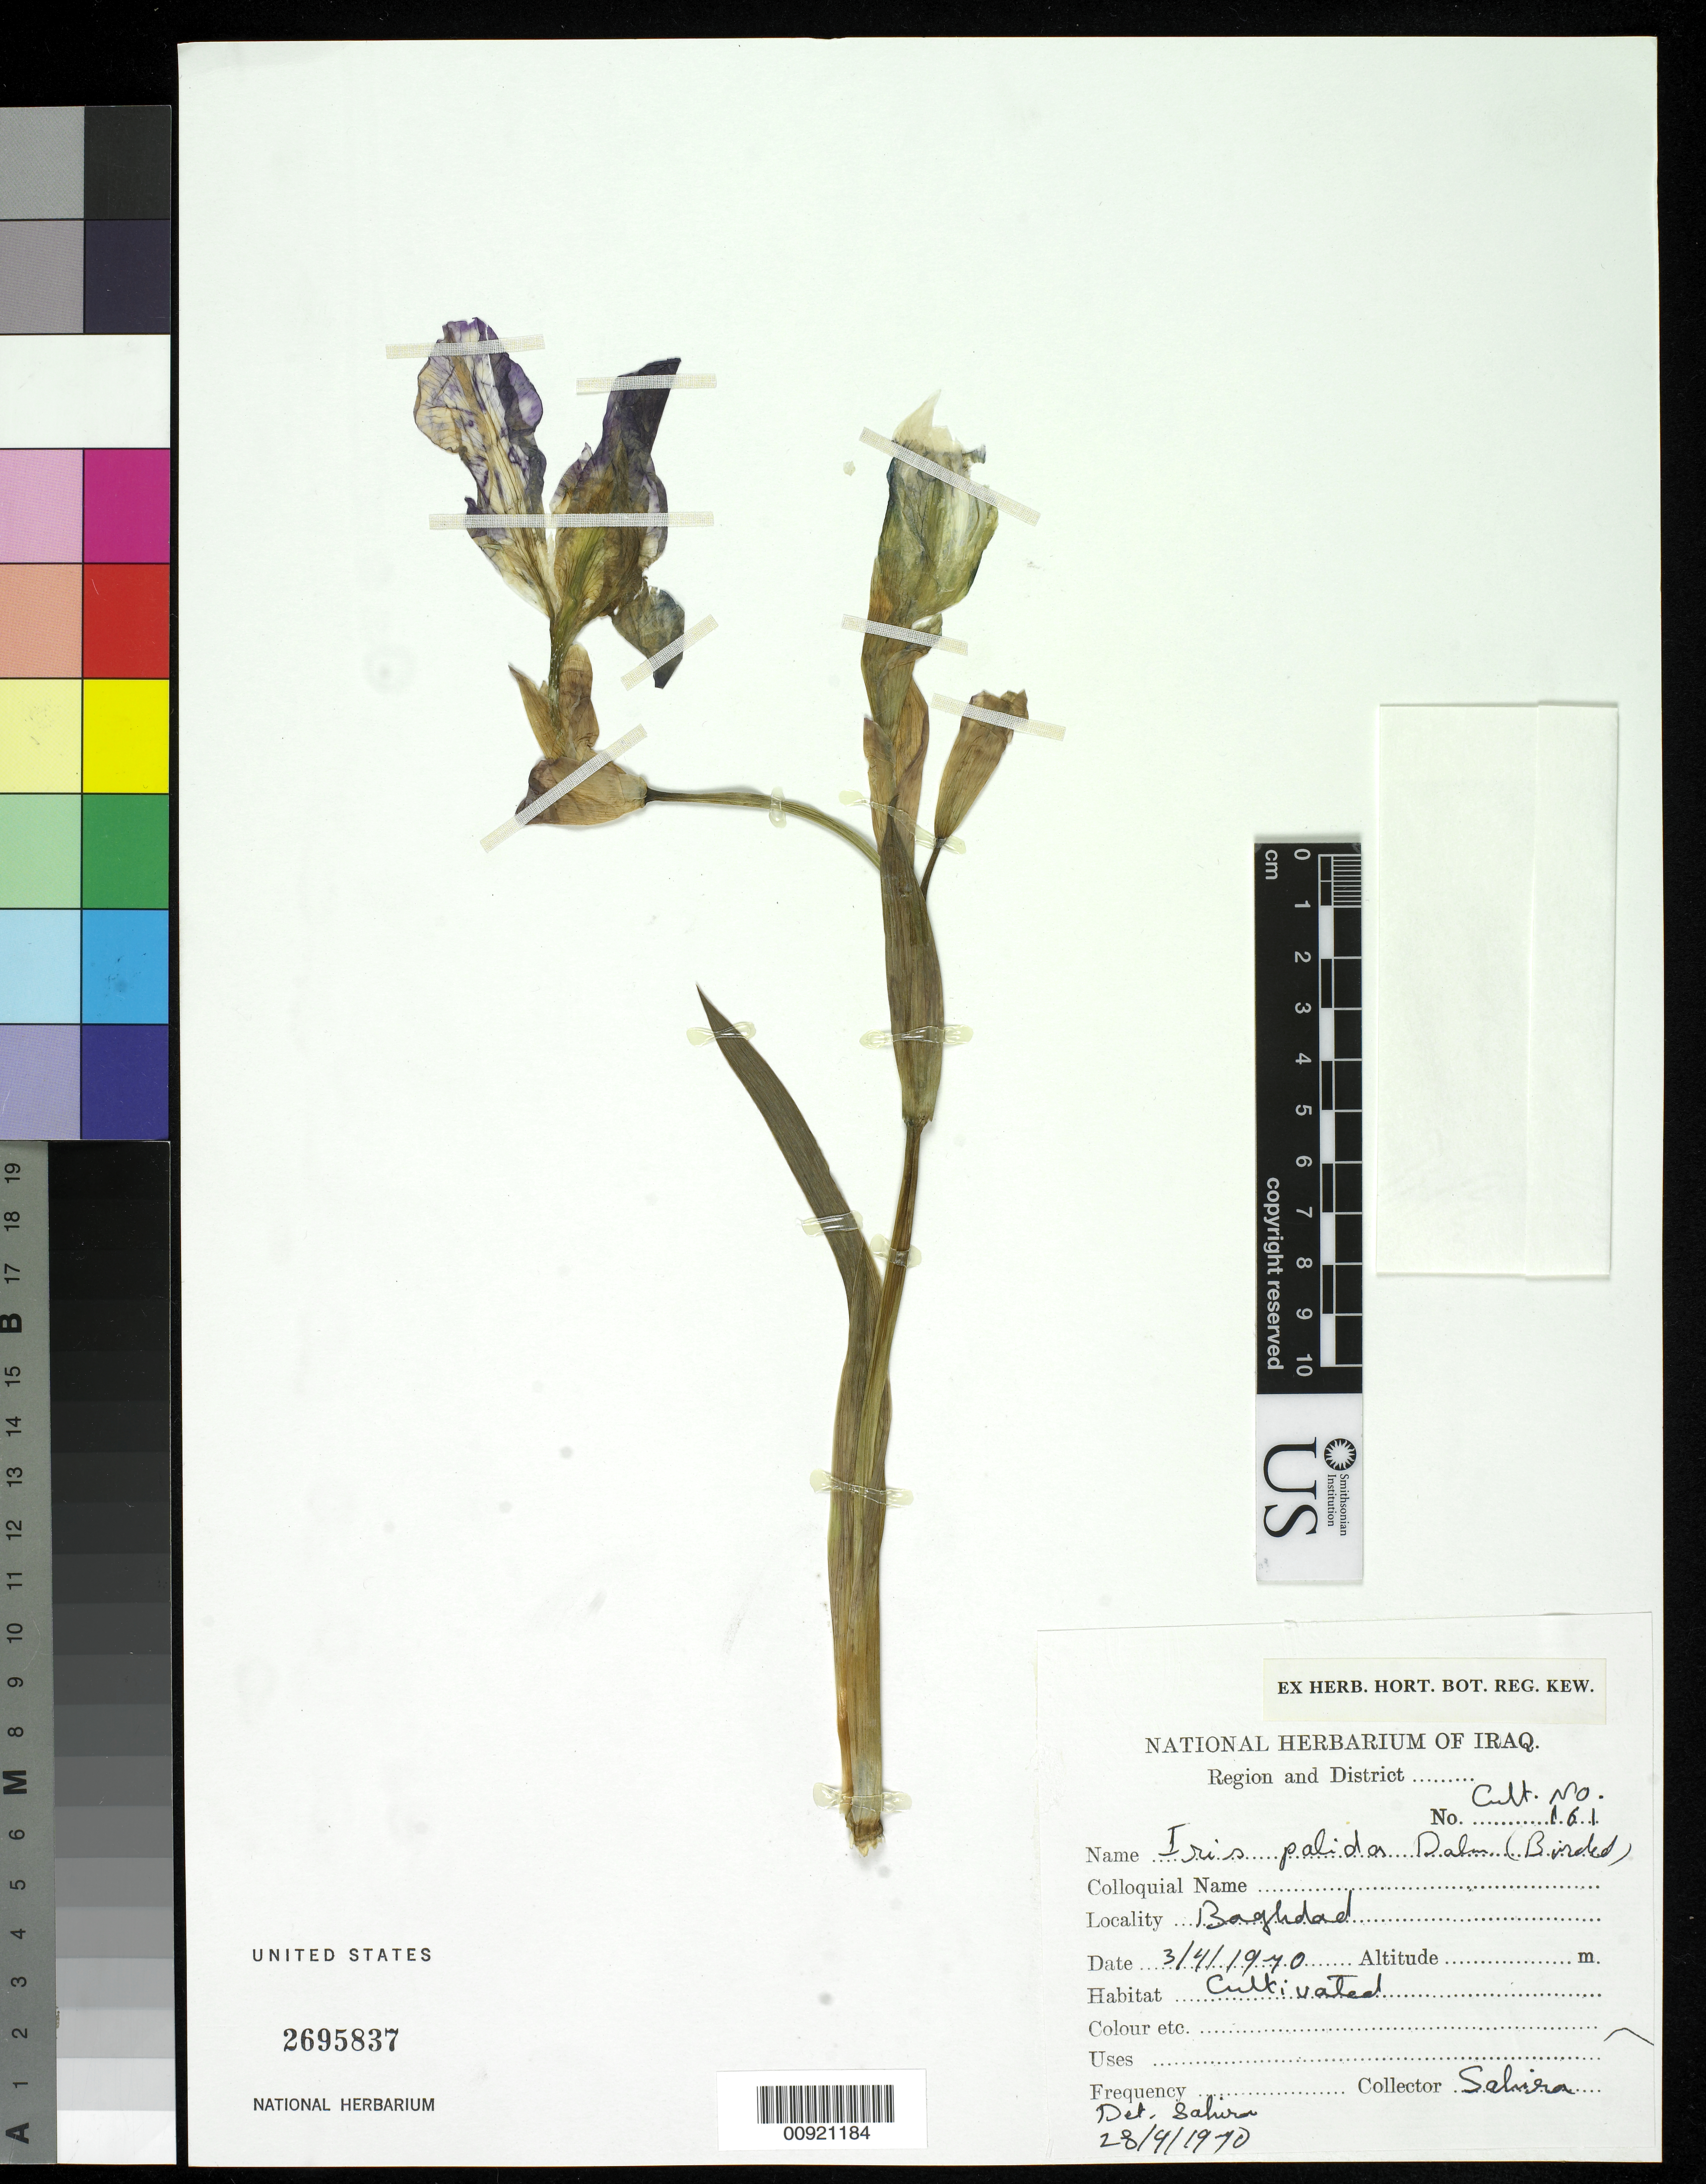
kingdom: Plantae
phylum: Tracheophyta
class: Liliopsida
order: Asparagales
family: Iridaceae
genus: Iris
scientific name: Iris pallida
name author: Lam.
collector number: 161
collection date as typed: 28 Apr 1970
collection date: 1970-04-28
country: Iraq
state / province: Baghdad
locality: Baghdad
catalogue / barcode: US 2695837